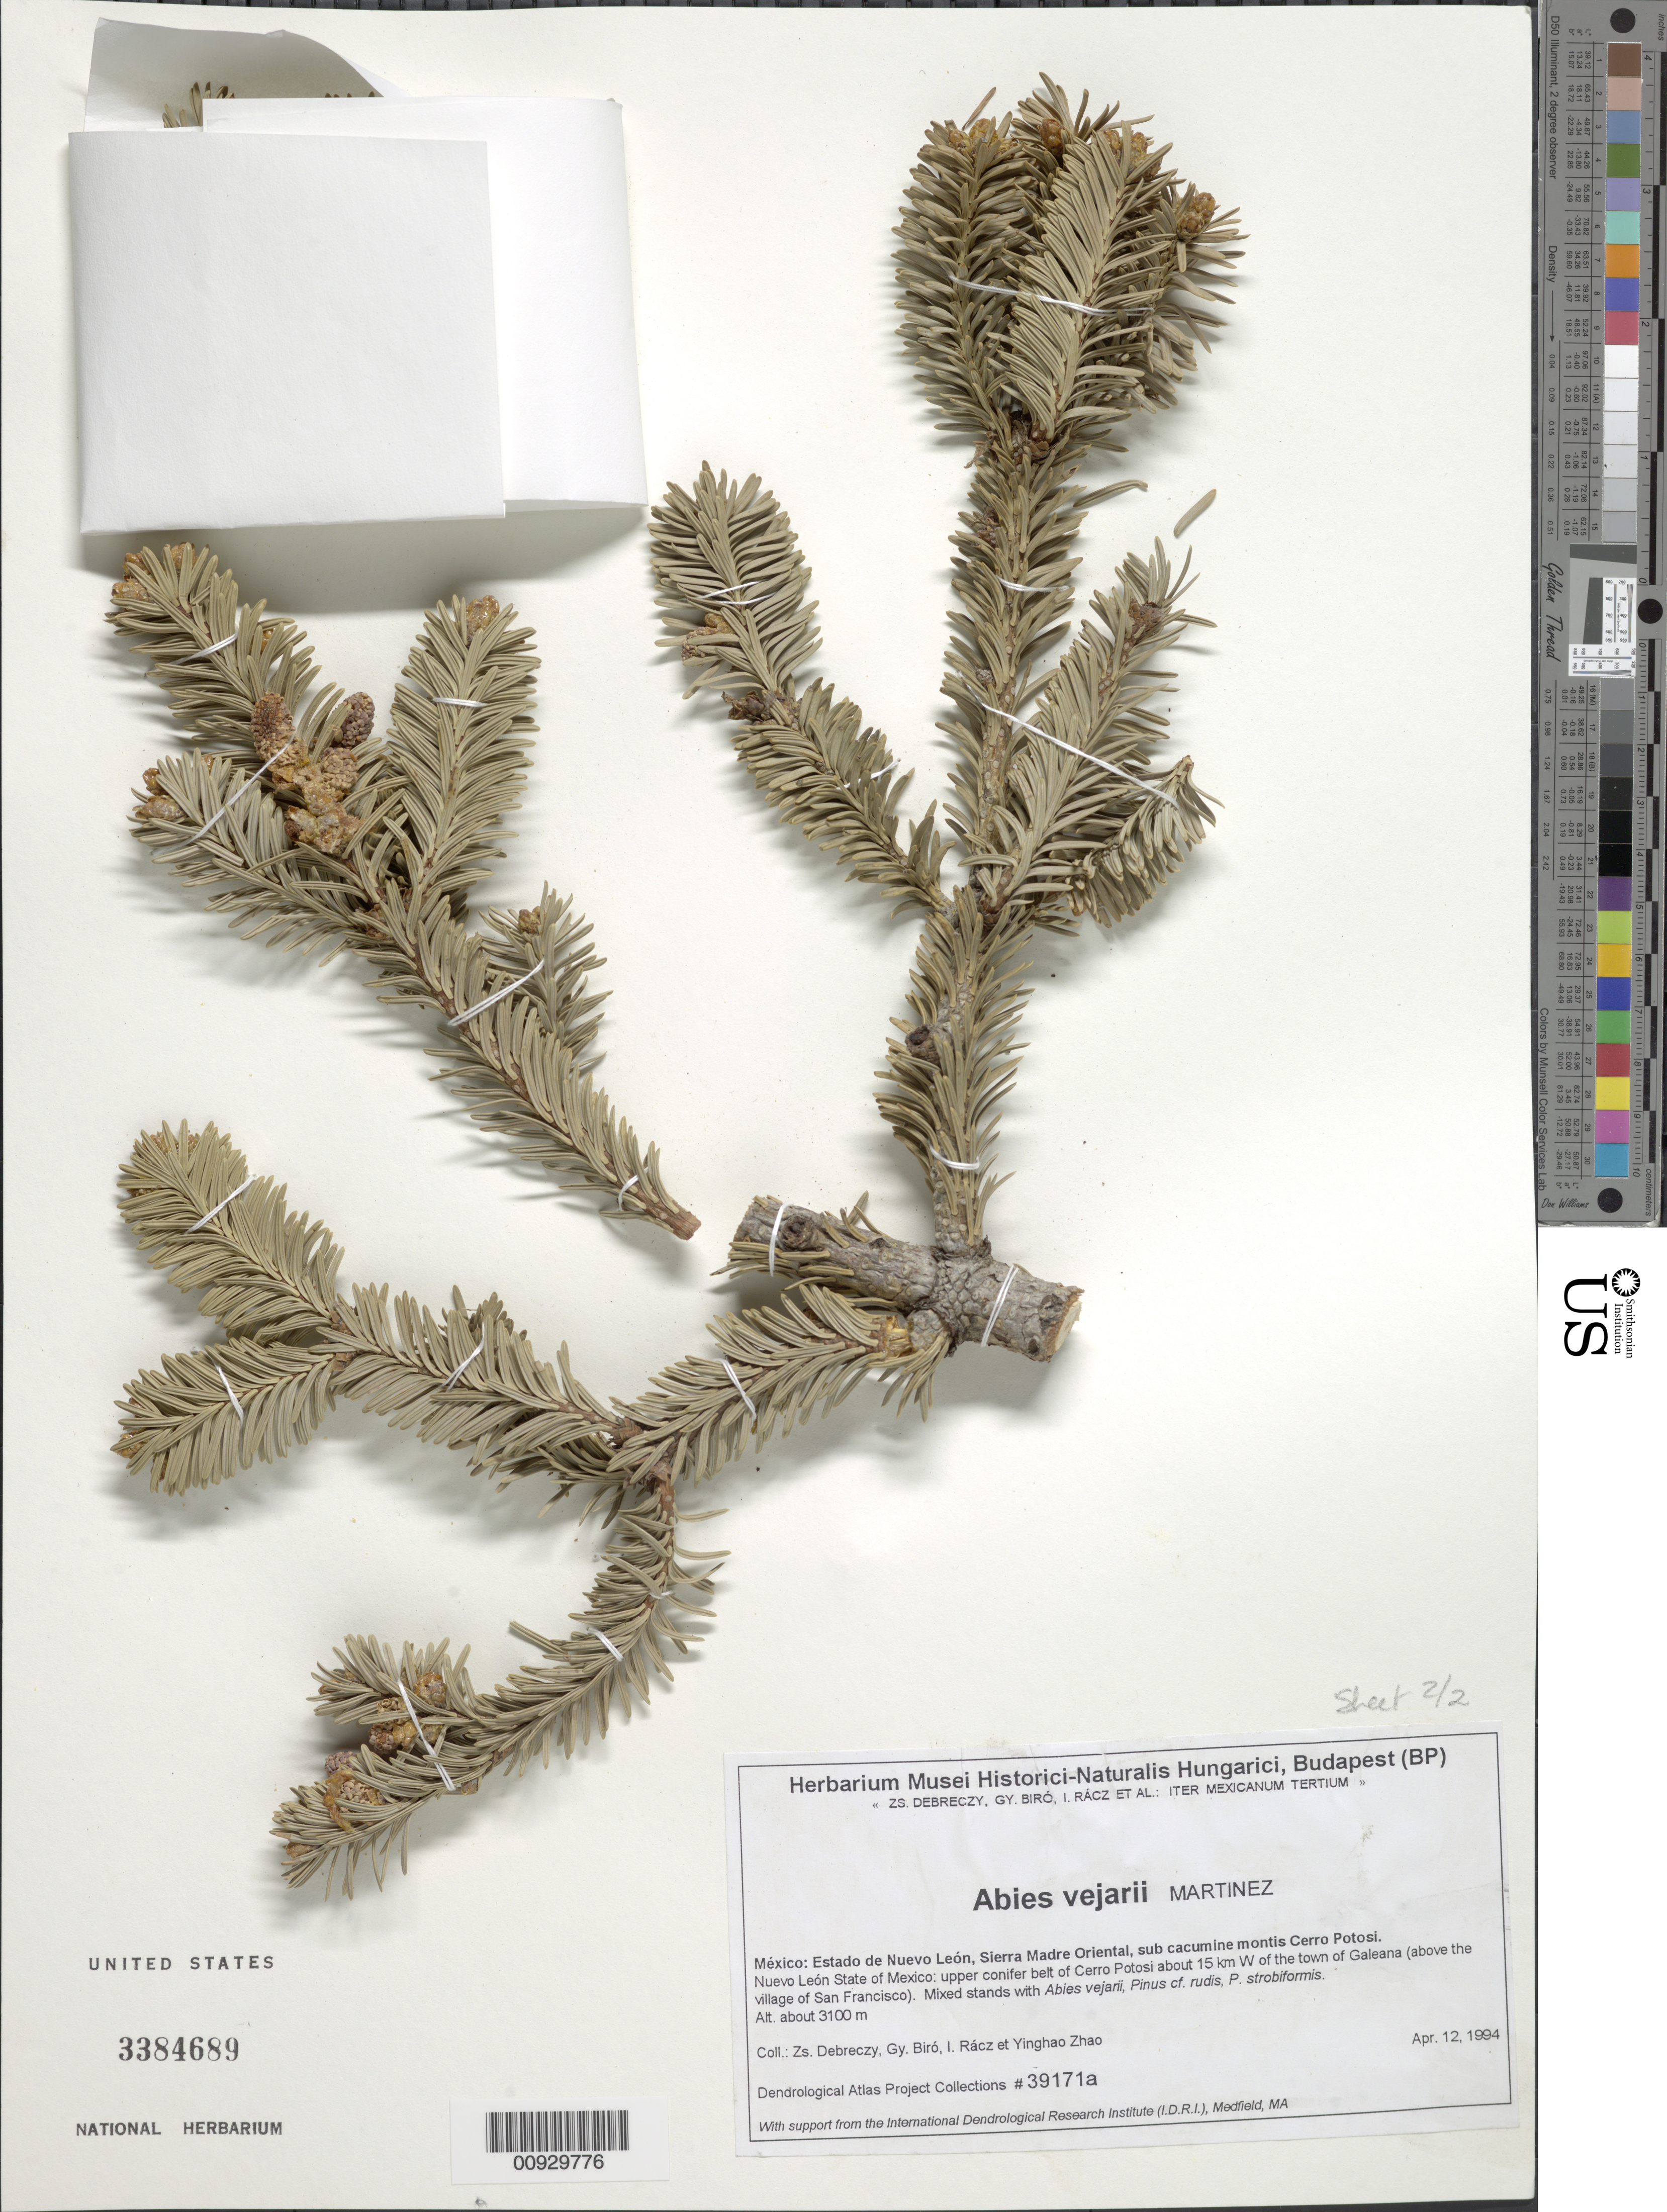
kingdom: Plantae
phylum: Tracheophyta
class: Pinopsida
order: Pinales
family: Pinaceae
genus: Abies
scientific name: Abies vejarii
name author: Martínez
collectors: Z. Debreczy, G. Biro, I. Rácz & Y. Zhao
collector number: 39171 a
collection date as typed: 12 Apr 1994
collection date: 1994-04-12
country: Mexico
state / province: Nuevo León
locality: Upper conifer belt of Cerro Potosí about 15 km W of the town of Galeana (above village of San Francisco). Sierra Madre Oriental.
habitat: Mixed stands with Abies vejarii, Pinus cf. rudis, P. strobiformis.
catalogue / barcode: US 3384689